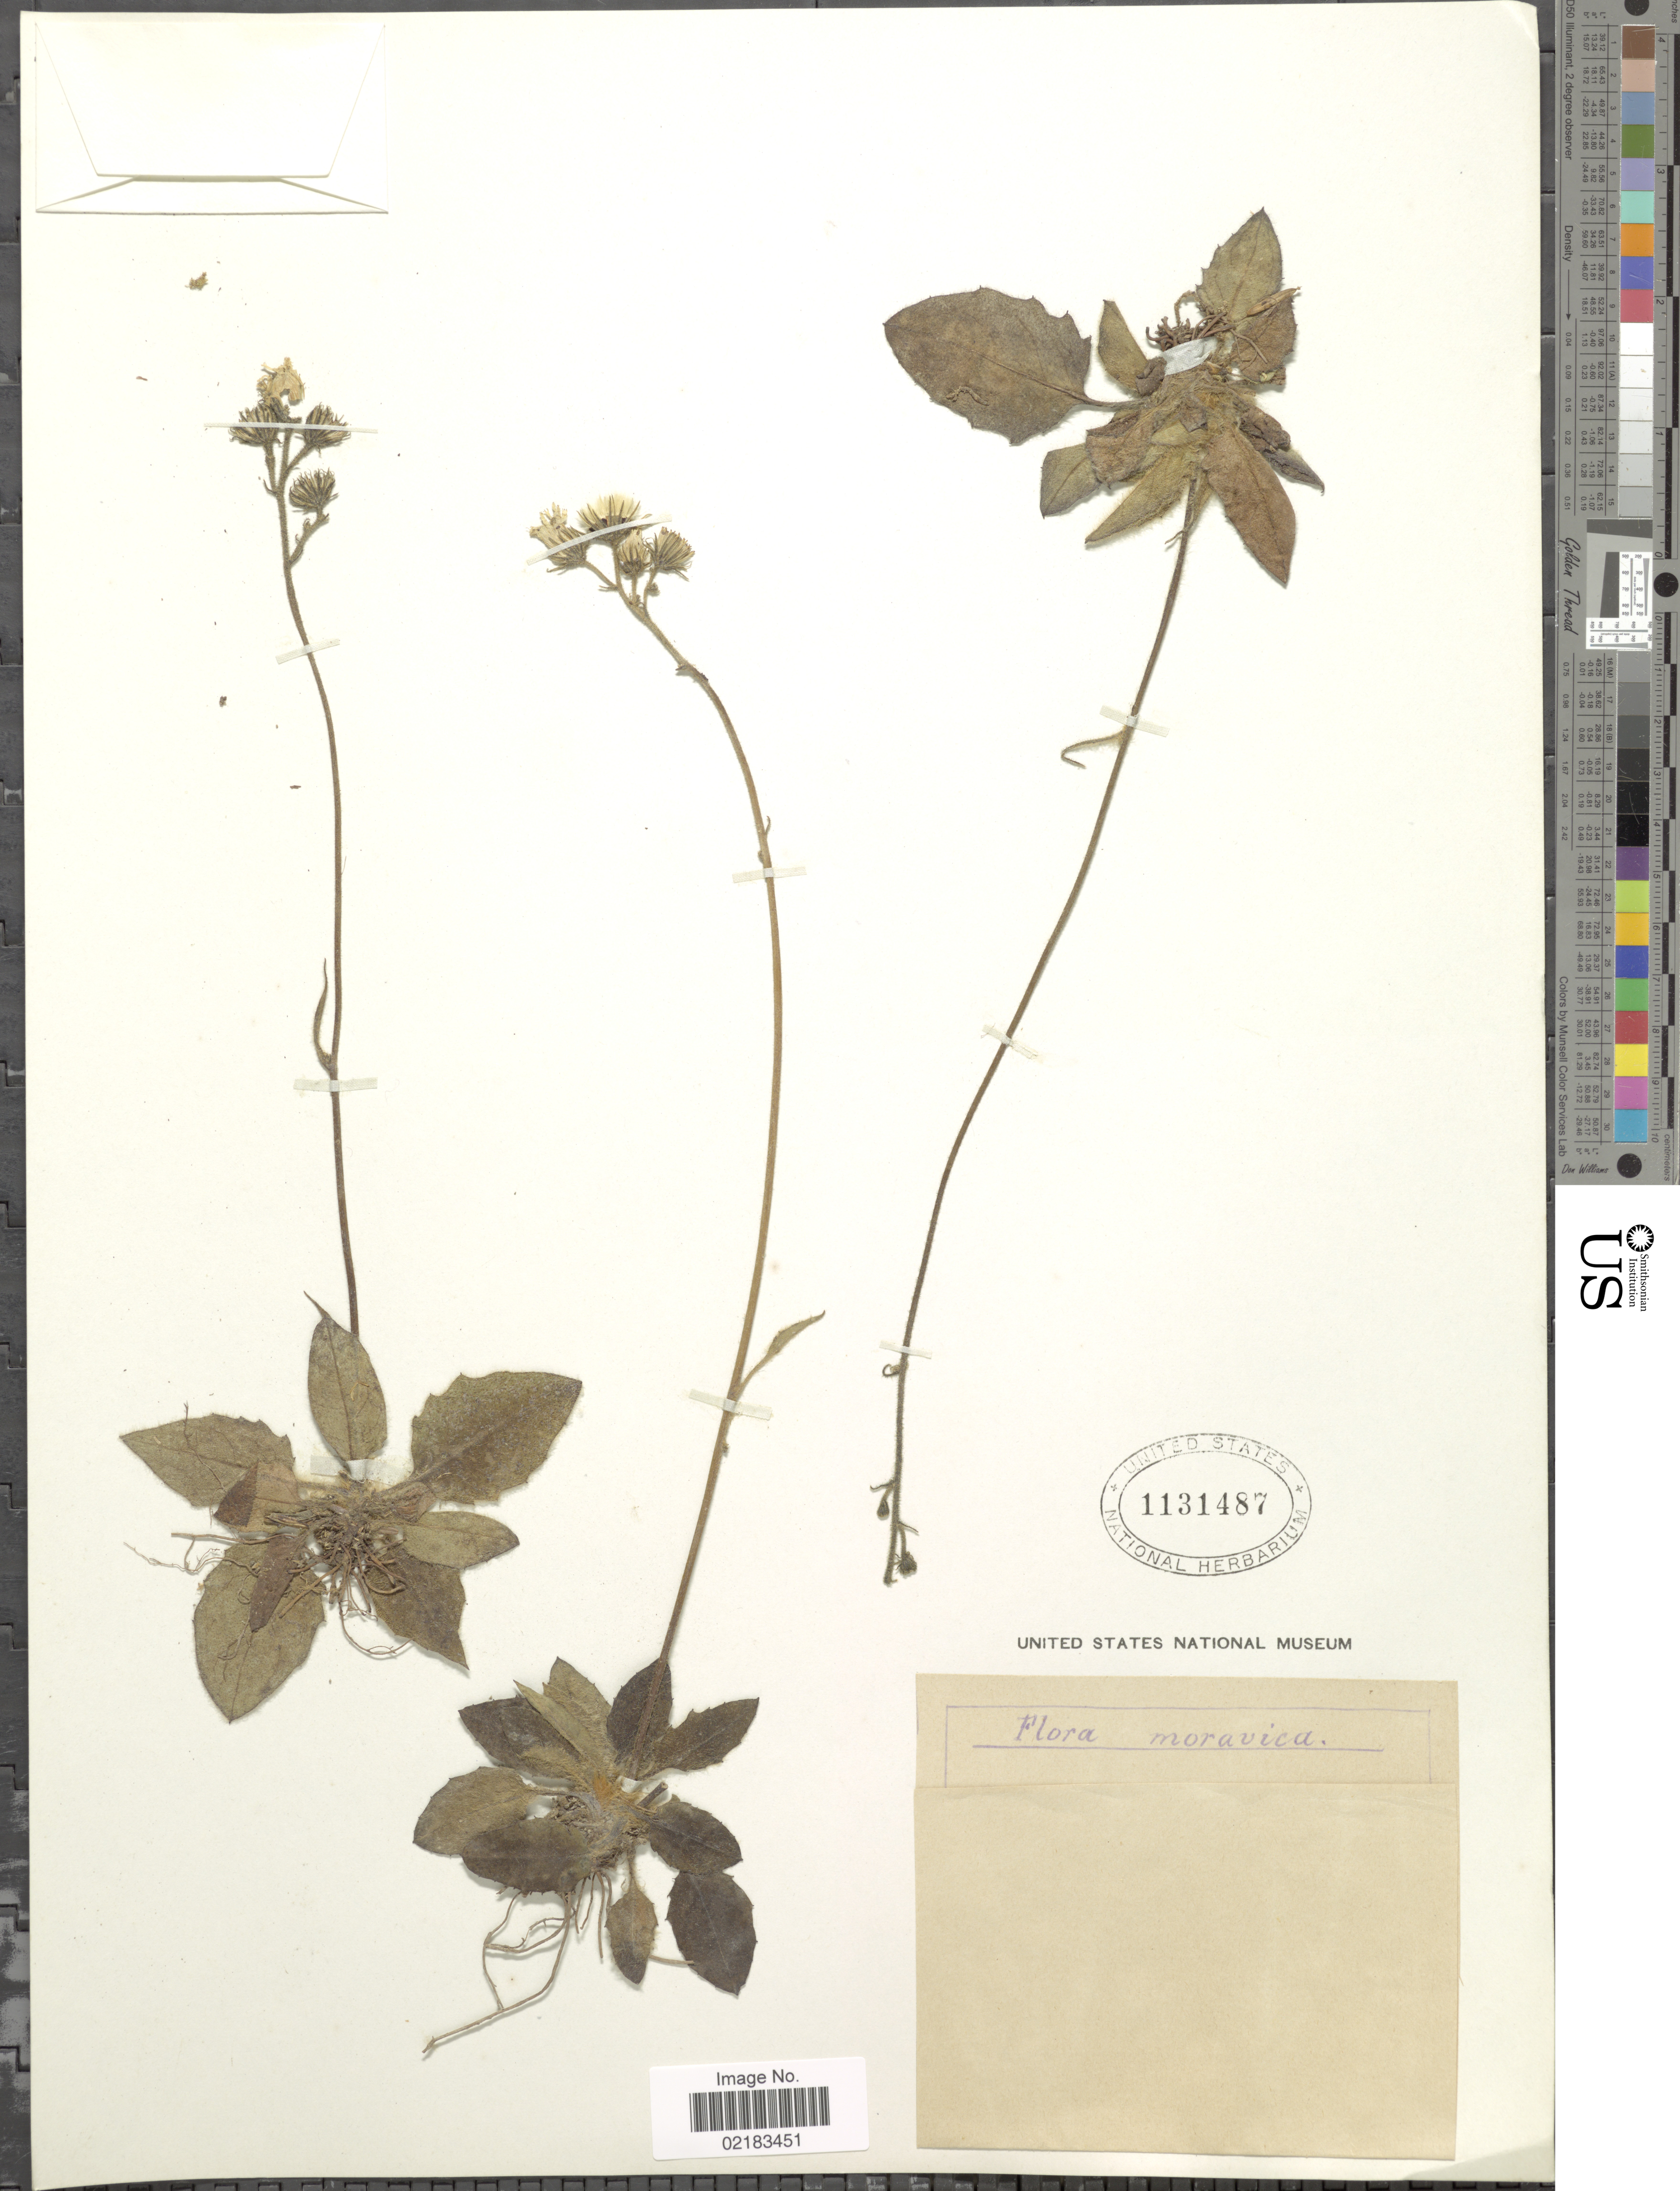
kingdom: Plantae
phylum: Tracheophyta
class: Magnoliopsida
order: Asterales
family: Asteraceae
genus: Hieracium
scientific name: Hieracium murorum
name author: L.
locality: Moravica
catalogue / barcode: US 1131487